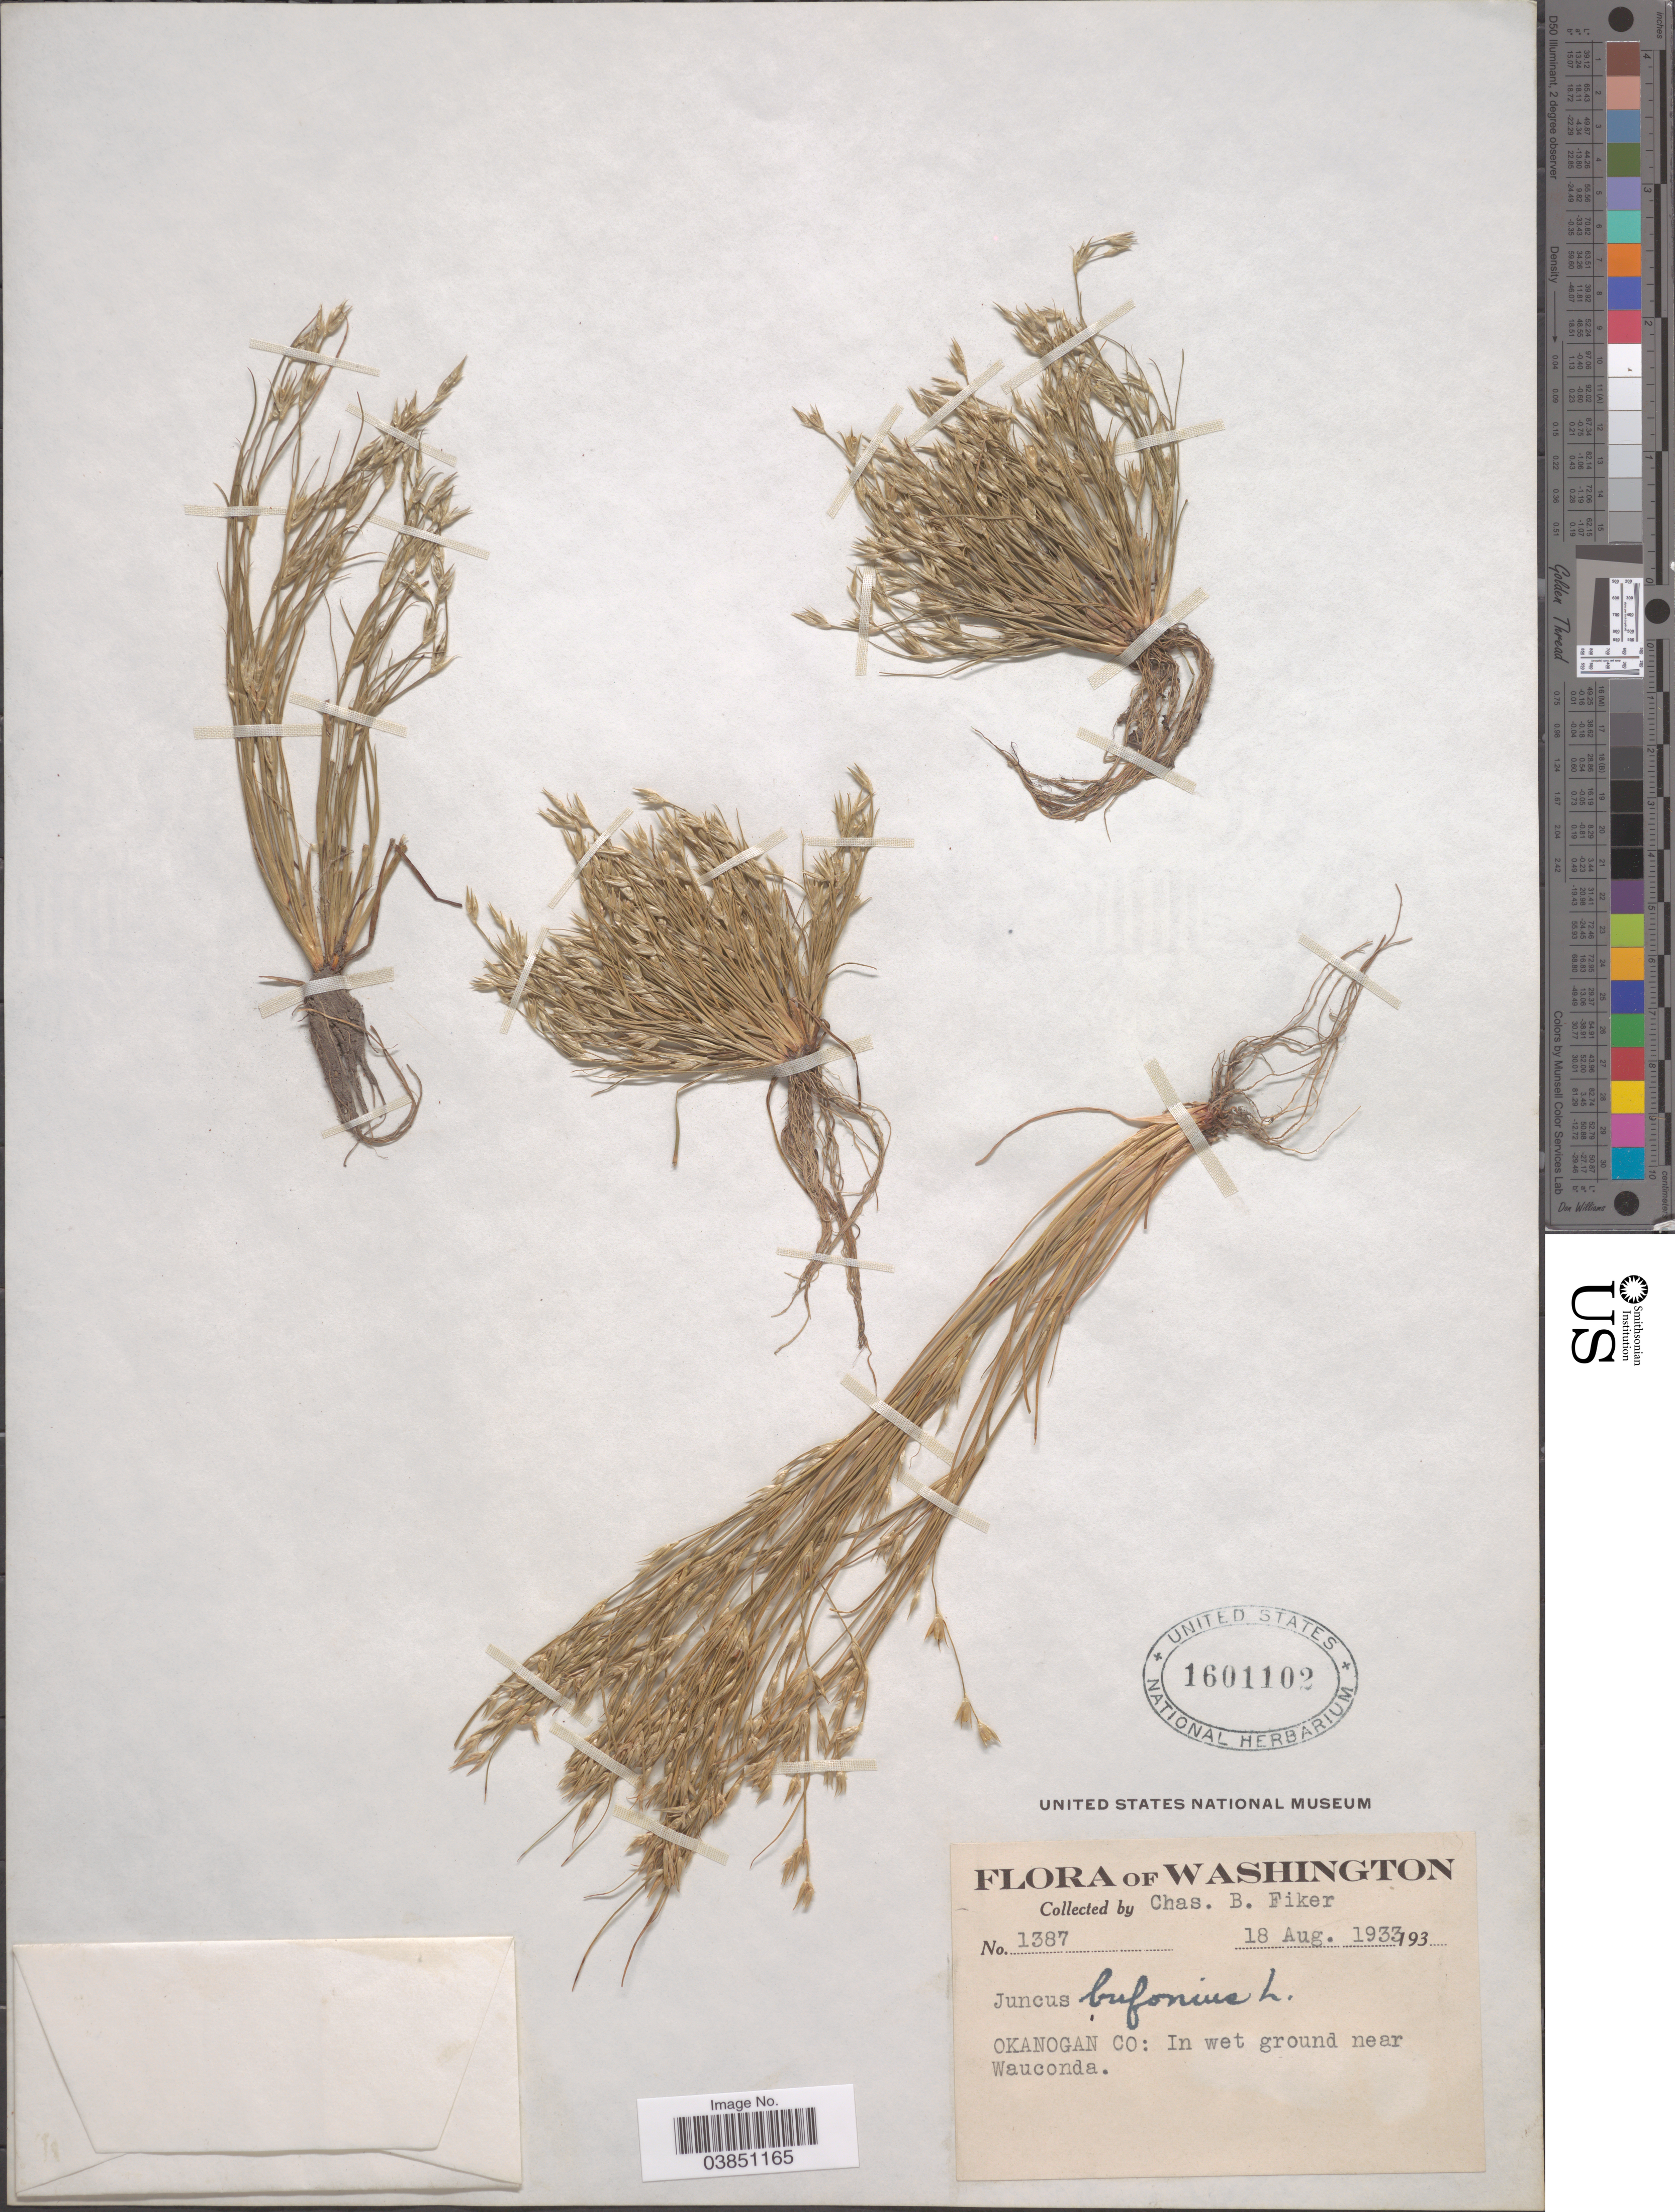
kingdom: Plantae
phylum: Tracheophyta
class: Liliopsida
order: Poales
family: Juncaceae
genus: Juncus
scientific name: Juncus bufonius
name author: L.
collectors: C. Fiker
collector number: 1387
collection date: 1933-08-18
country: United States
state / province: Washington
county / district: Okanogan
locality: Okanogan Co: near Wauconda.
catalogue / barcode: US 1601102